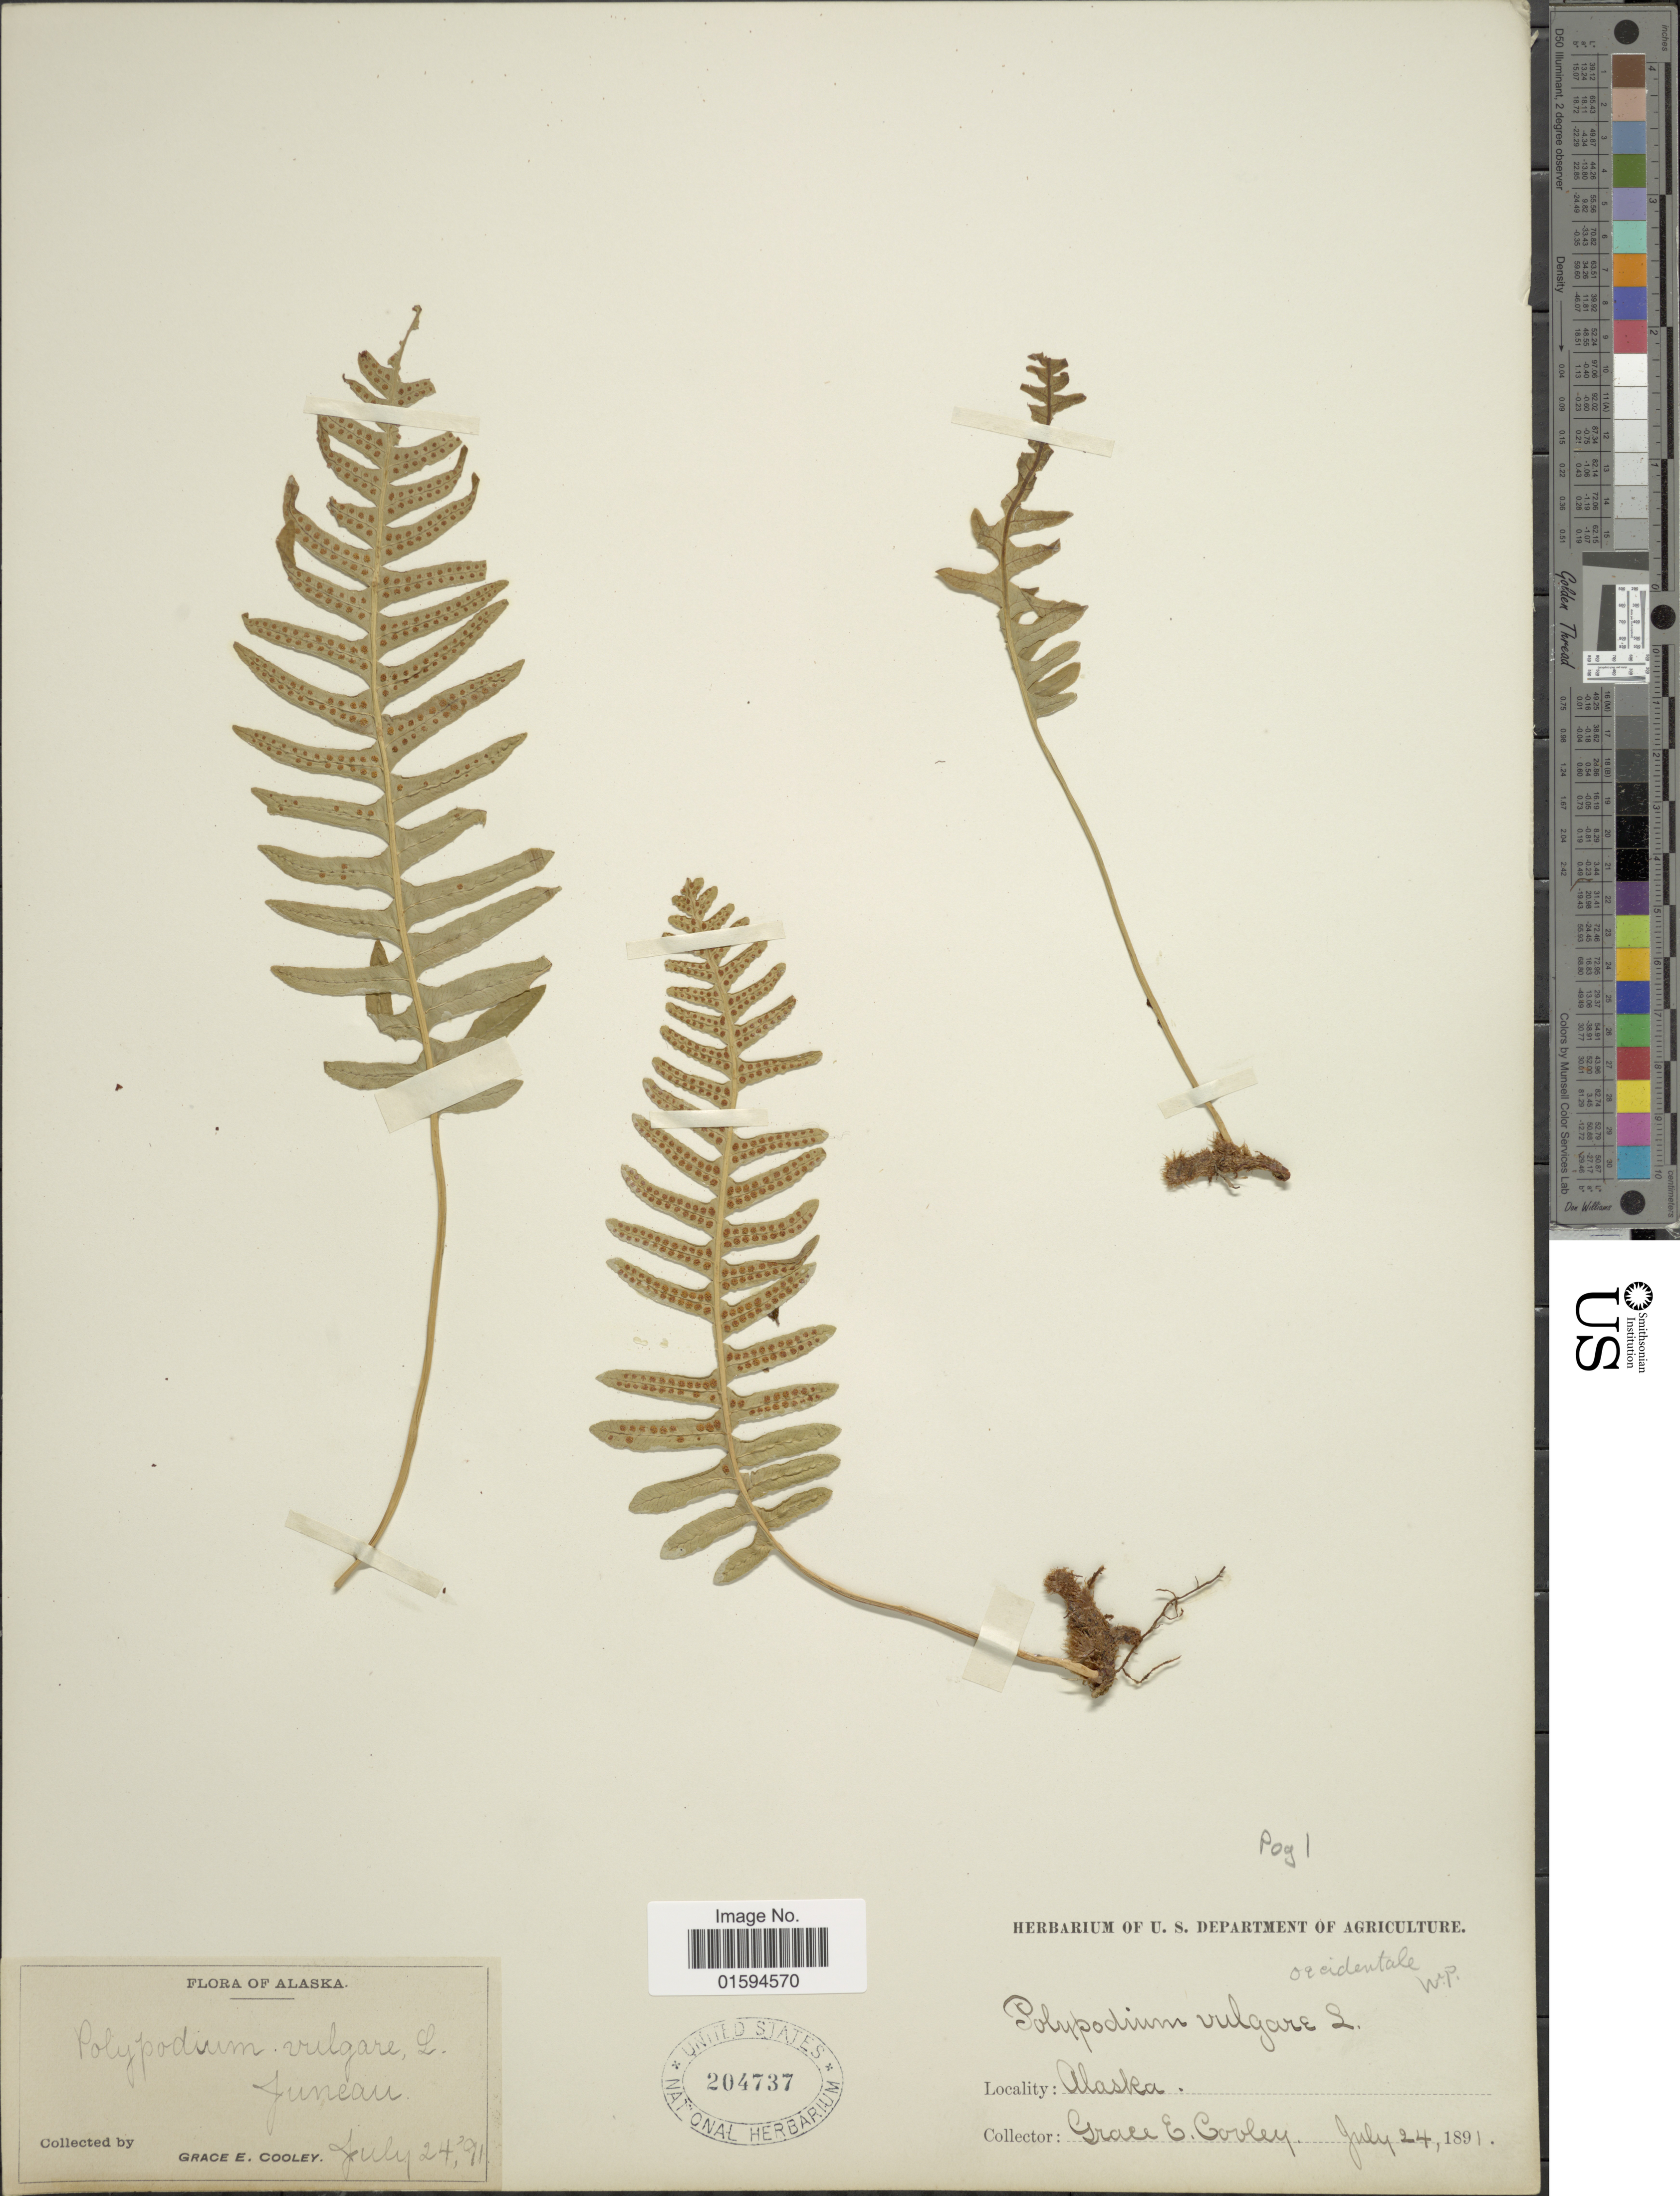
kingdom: Plantae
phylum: Tracheophyta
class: Polypodiopsida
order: Polypodiales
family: Polypodiaceae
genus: Polypodium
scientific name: Polypodium glycyrrhiza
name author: D.C. Eaton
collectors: G. E. Cooley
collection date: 1891-07-24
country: United States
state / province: Alaska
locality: Juneau.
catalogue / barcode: US 204737